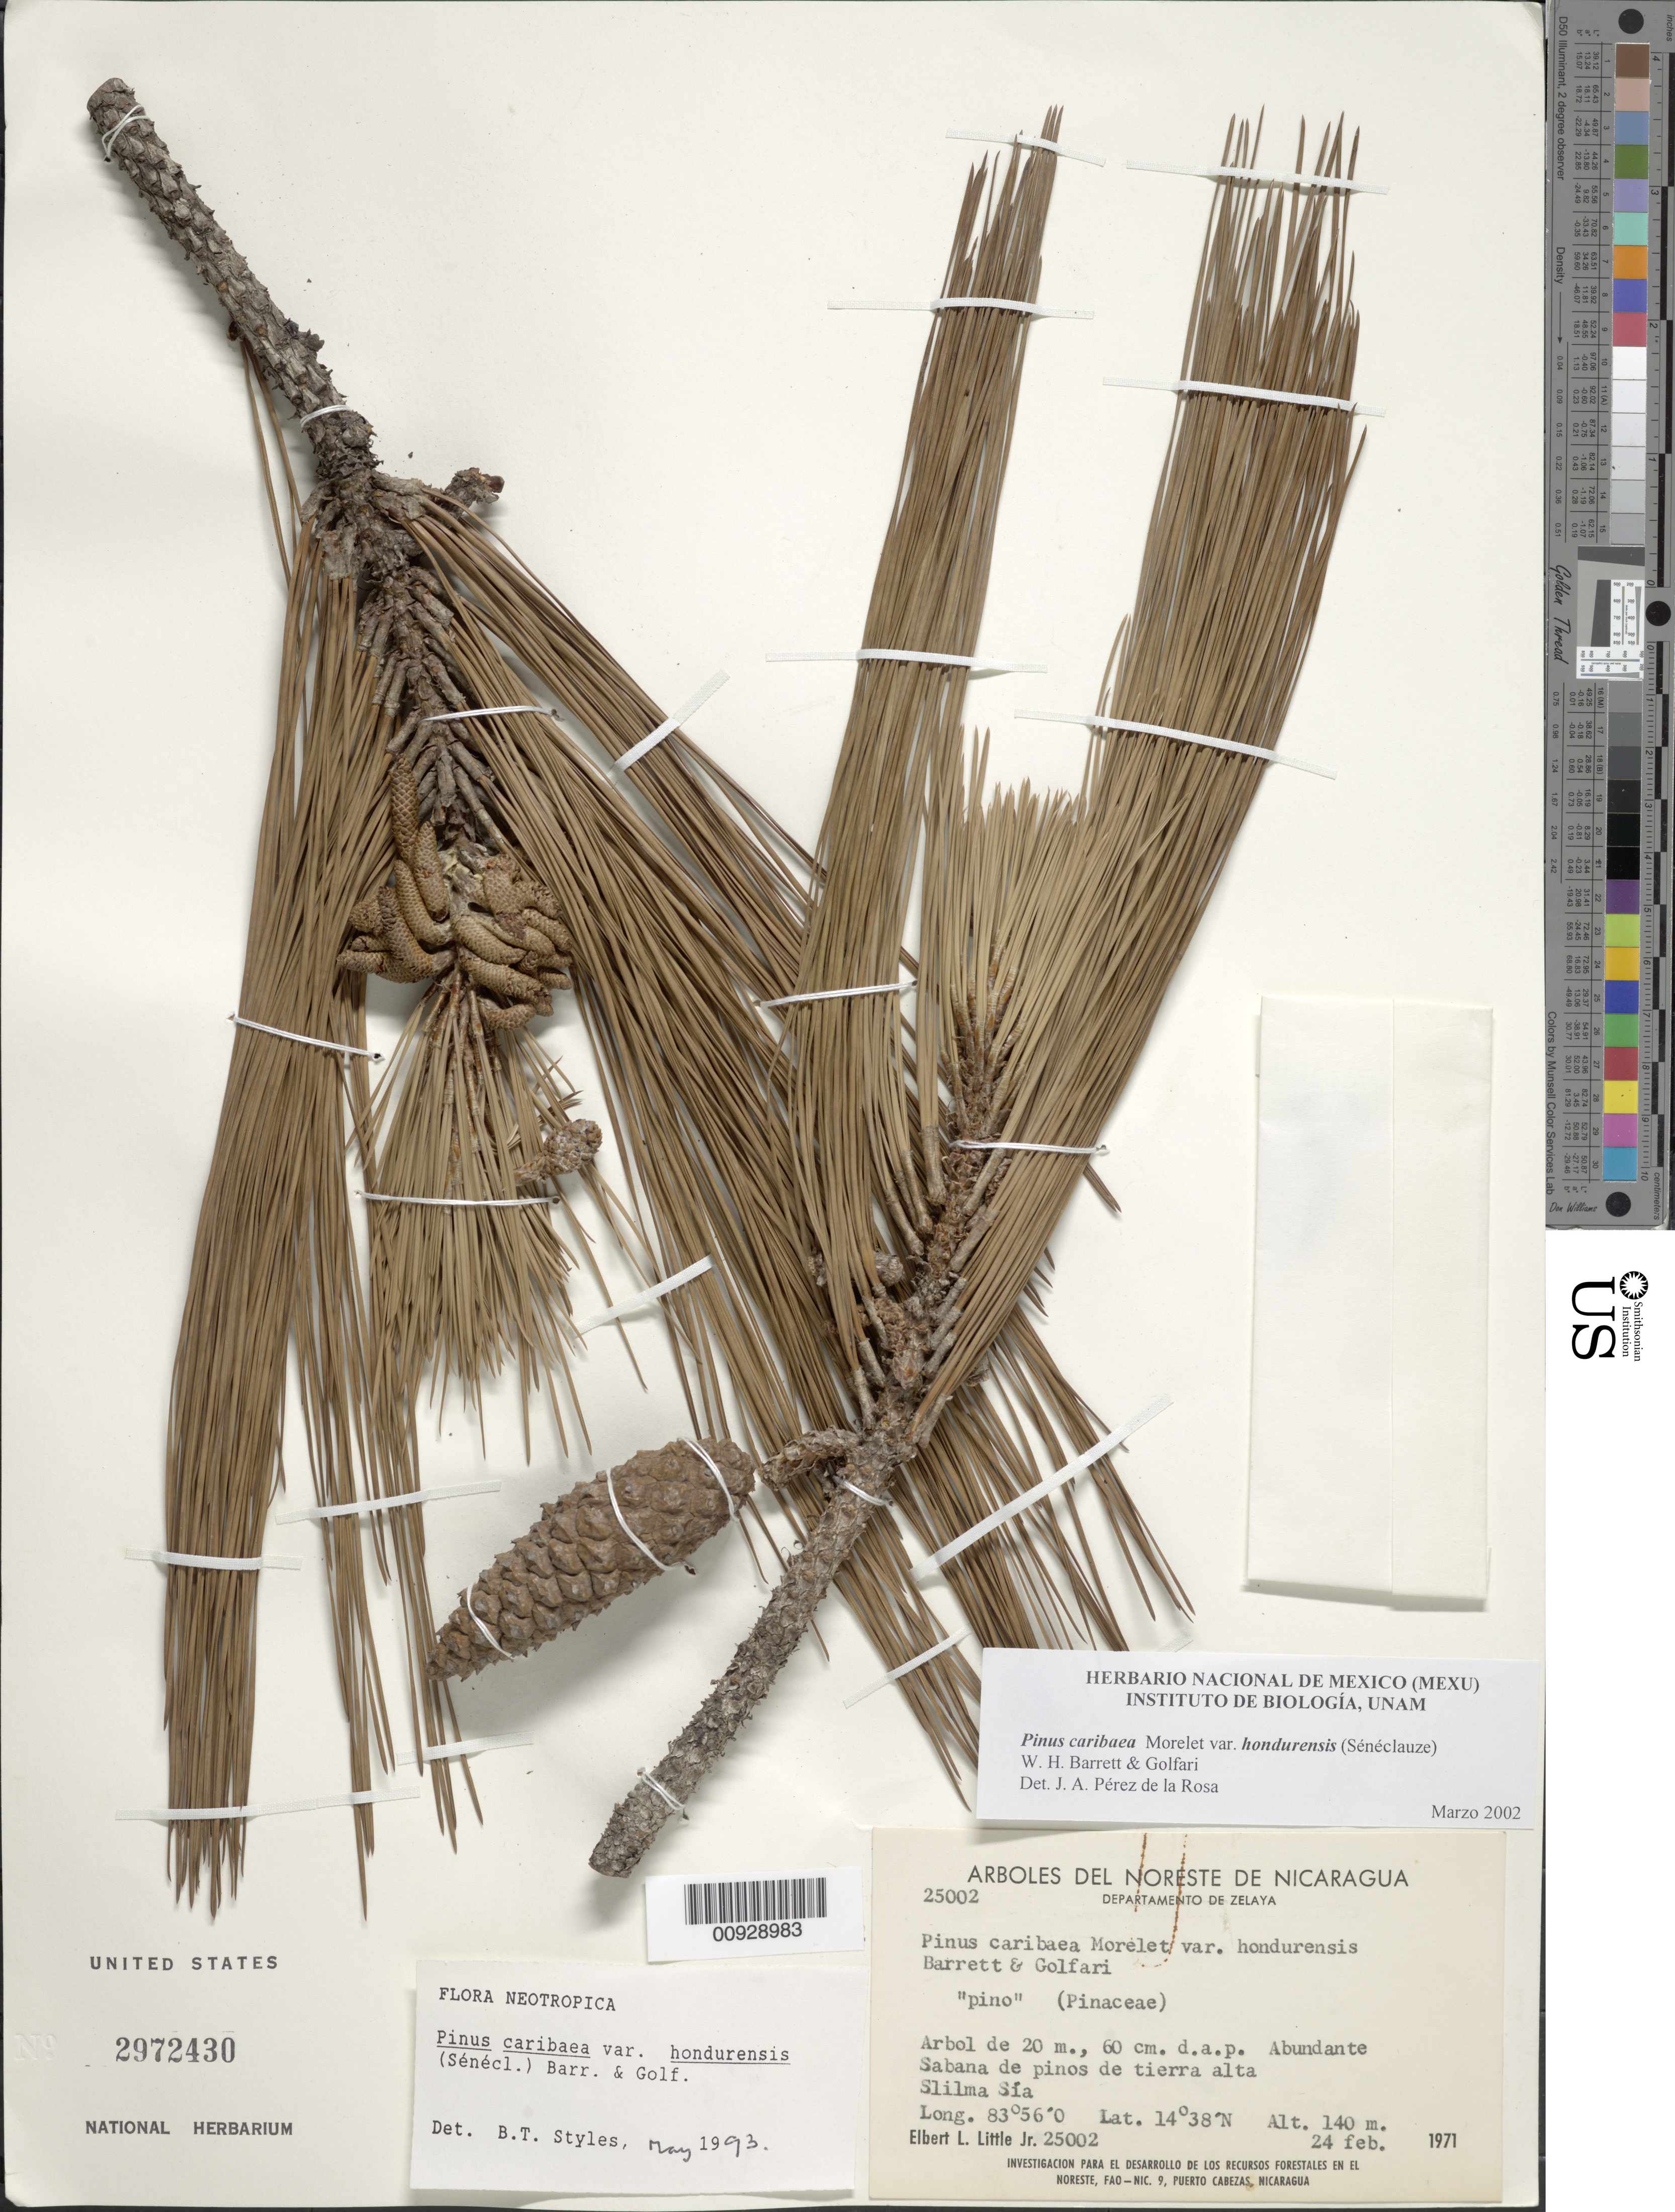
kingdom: Plantae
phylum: Tracheophyta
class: Pinopsida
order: Pinales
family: Pinaceae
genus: Pinus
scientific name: Pinus caribaea var. hondurensis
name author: (Sénécl.) W.H.G. Barrett & Golfari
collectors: E. L. Little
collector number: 25002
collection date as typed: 24 Feb 1971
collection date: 1971-02-24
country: Nicaragua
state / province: Atlántico Norte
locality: Slilma Sía.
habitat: Sabana de pinos de tierra alta.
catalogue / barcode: US 2972430